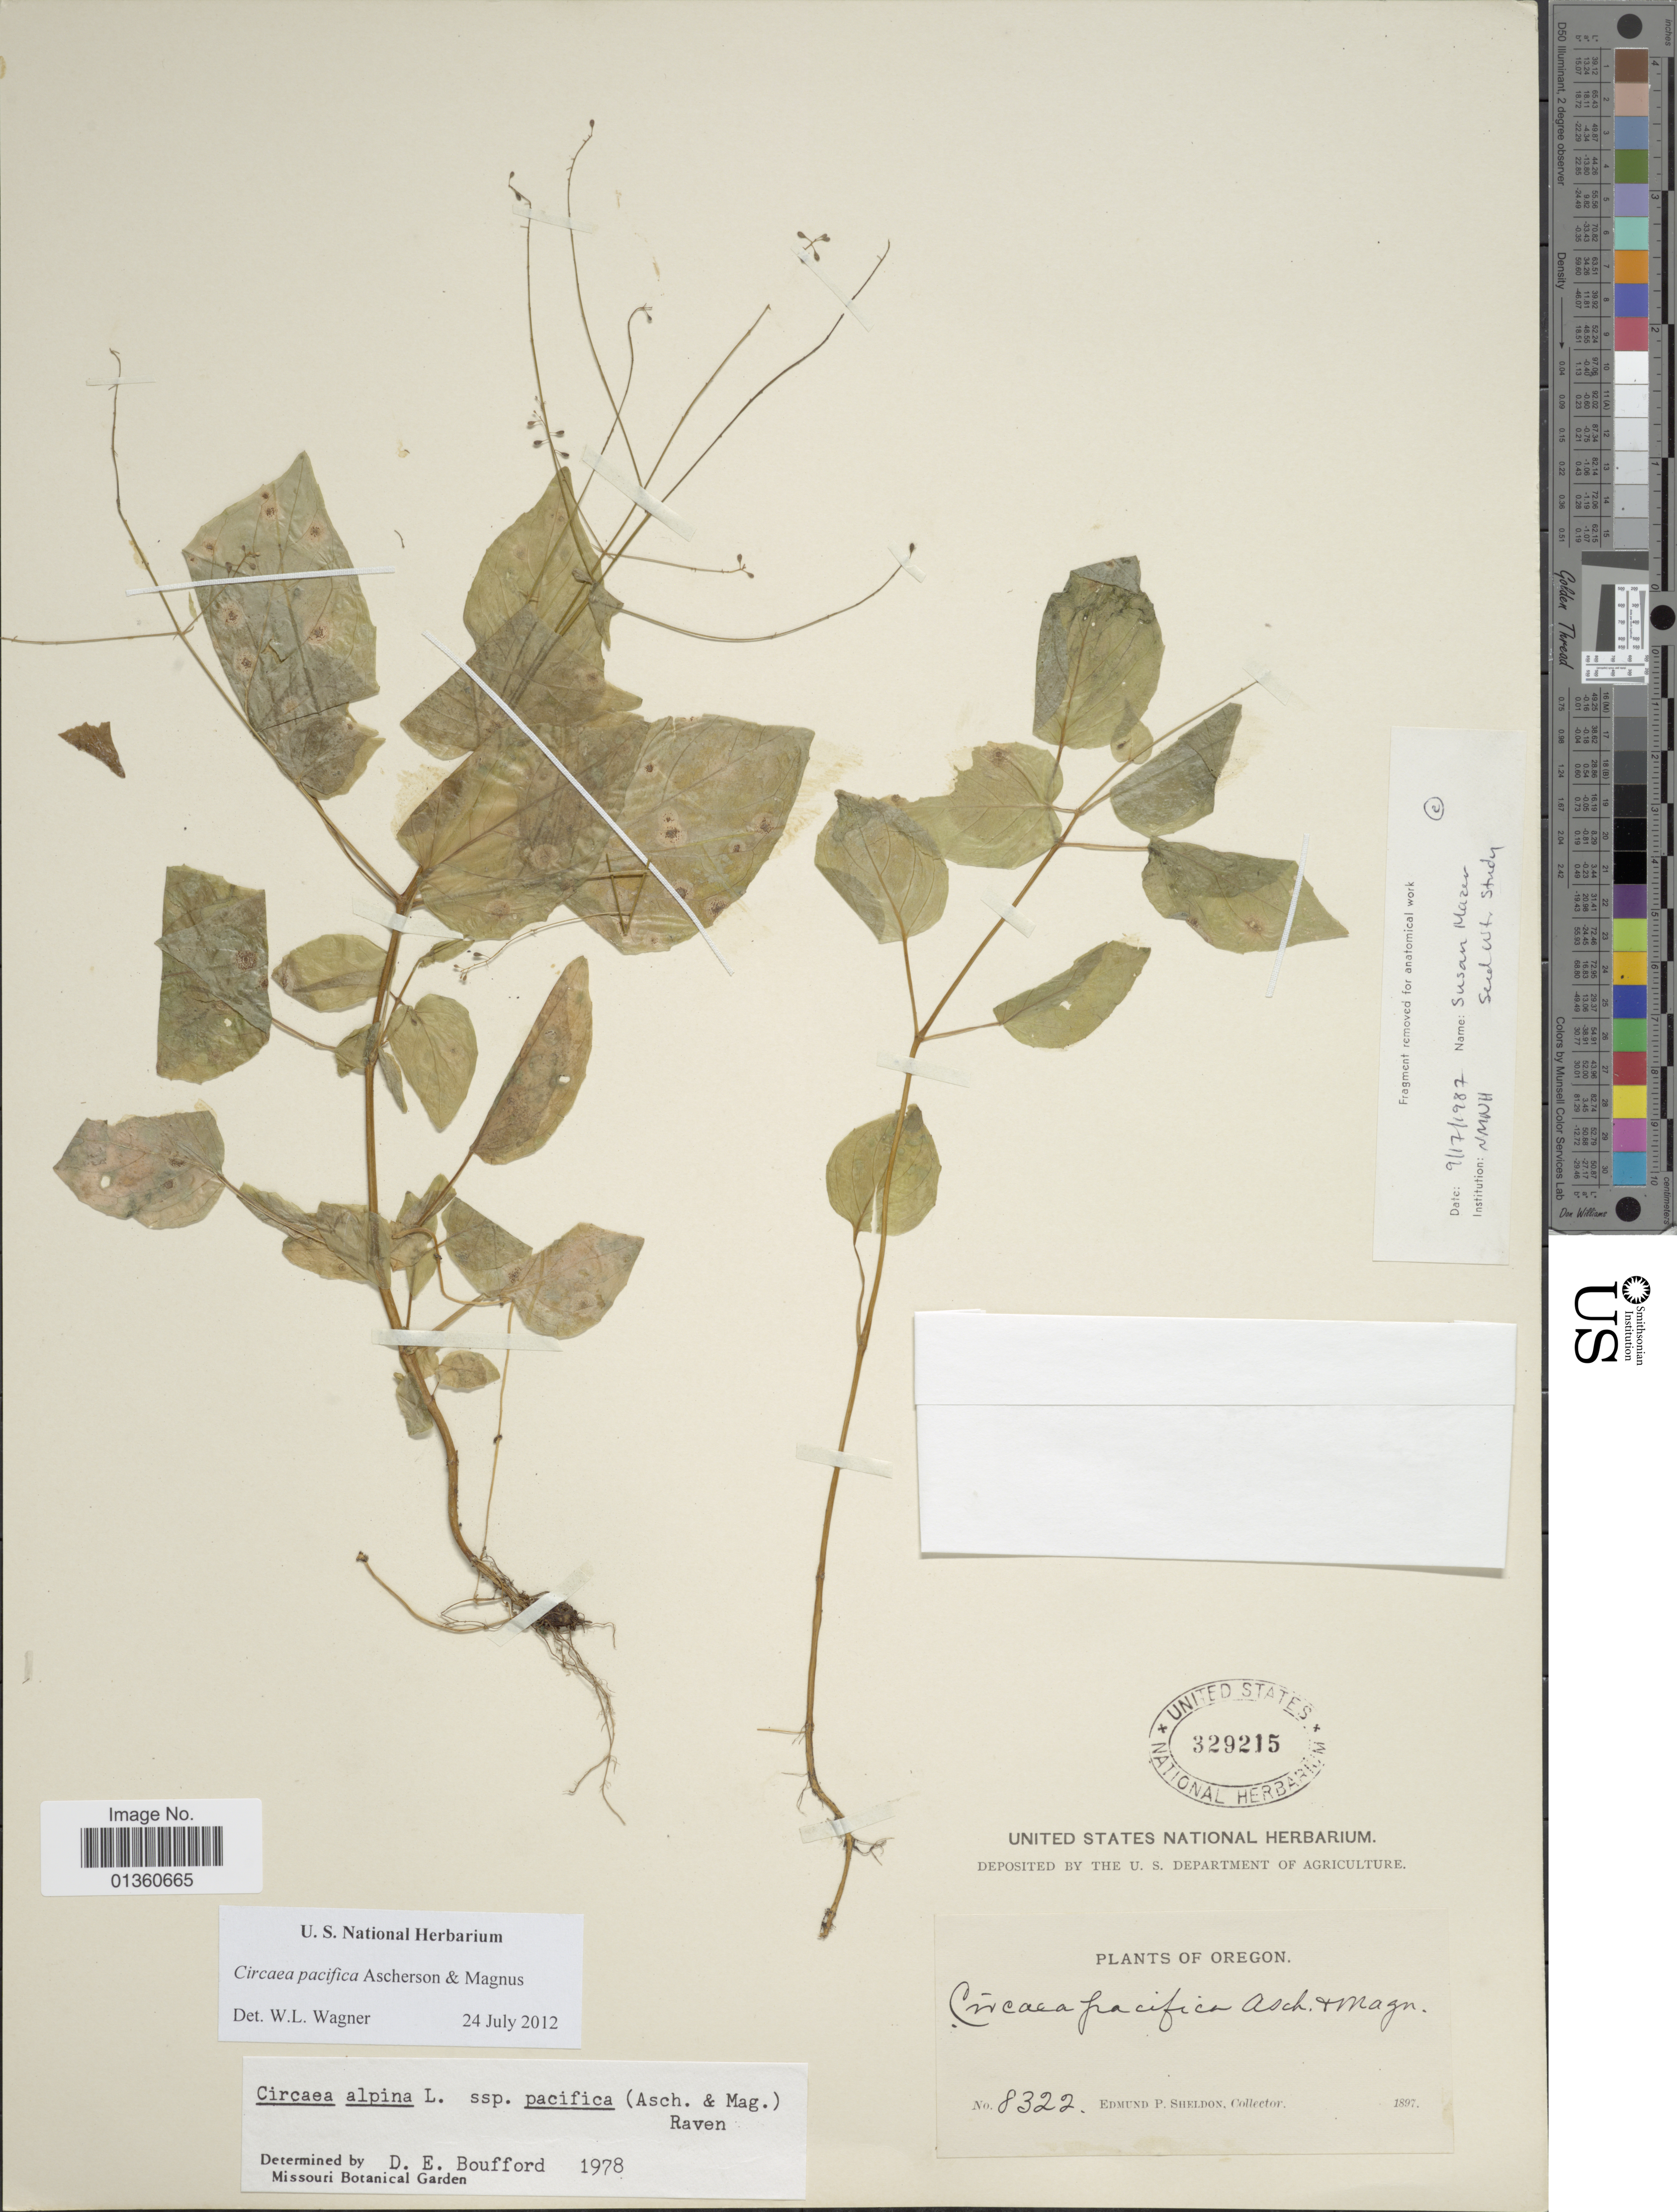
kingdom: Plantae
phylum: Tracheophyta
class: Magnoliopsida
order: Myrtales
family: Onagraceae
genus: Circaea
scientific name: Circaea pacifica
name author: Asch. & Magnus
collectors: E. P. Sheldon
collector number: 8322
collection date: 1897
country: United States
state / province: Oregon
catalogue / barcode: US 329215